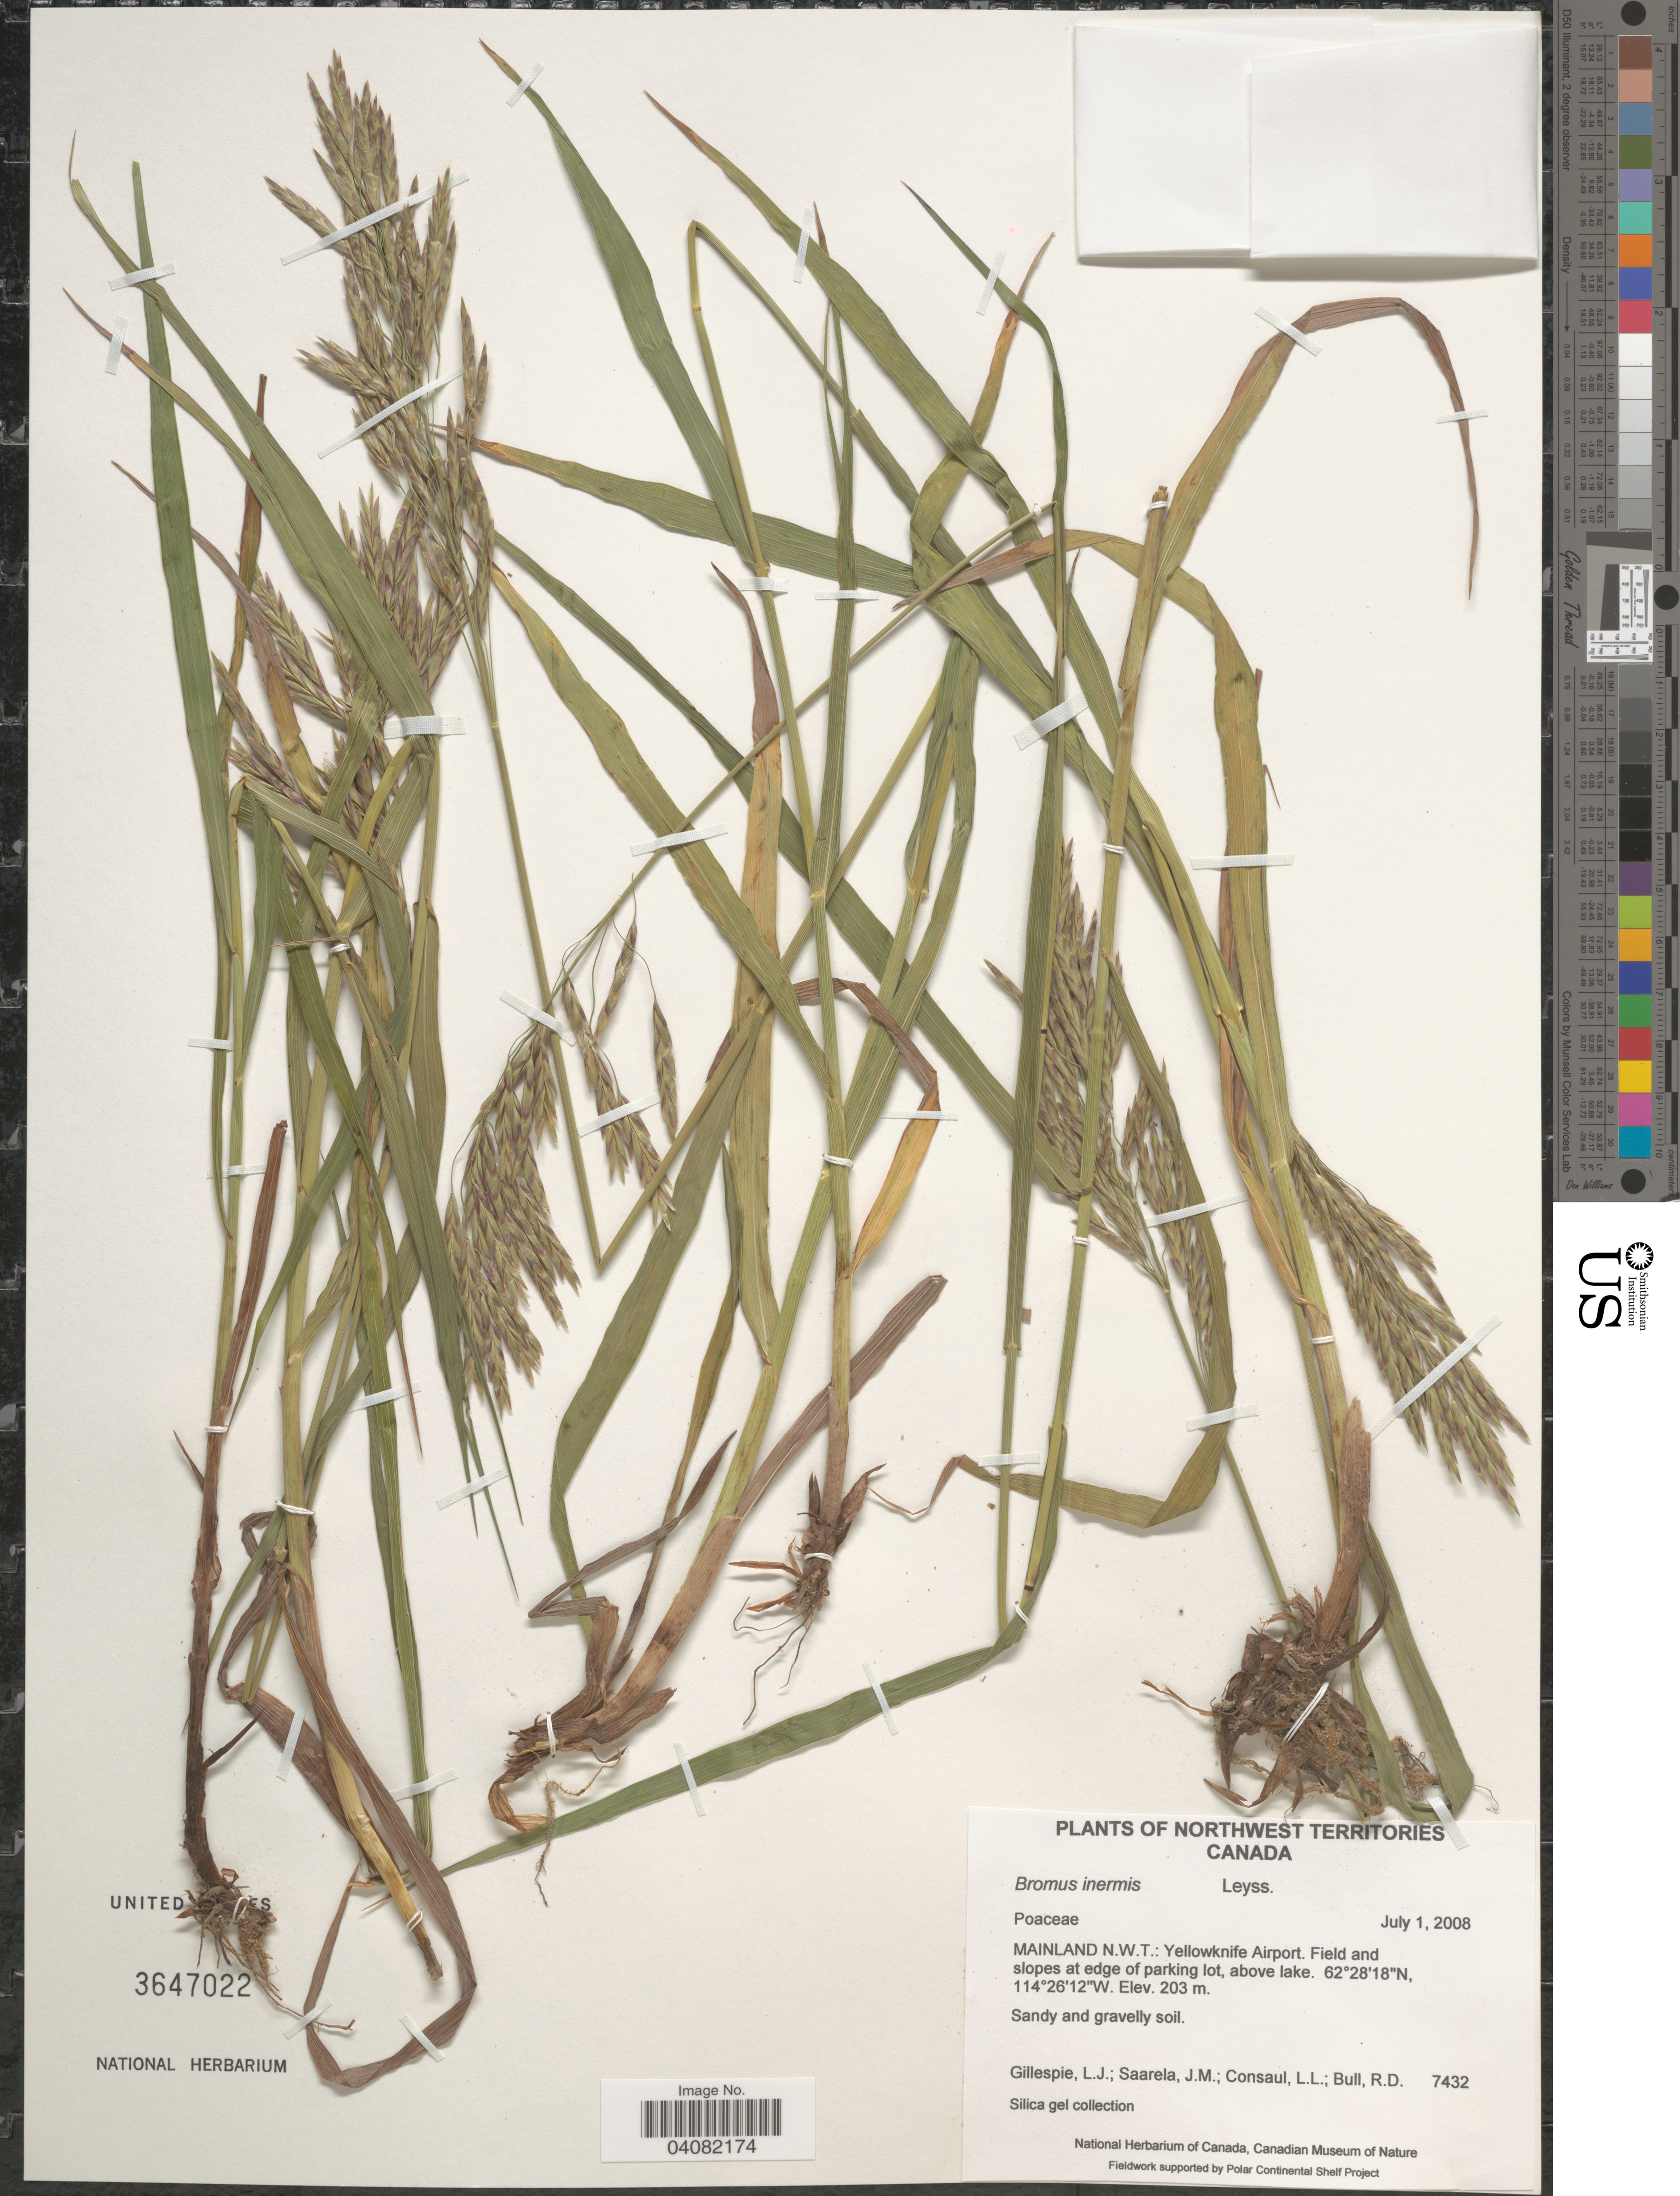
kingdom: Plantae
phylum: Tracheophyta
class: Liliopsida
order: Poales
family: Poaceae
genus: Bromus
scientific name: Bromus inermis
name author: Leyss.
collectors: L. Gillespie, J. Saarela, L. Consaul & R. Bull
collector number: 7432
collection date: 2008-07-01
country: Canada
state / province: Northwest Territories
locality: Mainland N.W.T.: Yellowknife Airport. Field and slopes at edge of parking lot, above lake.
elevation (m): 203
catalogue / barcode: US 3647022